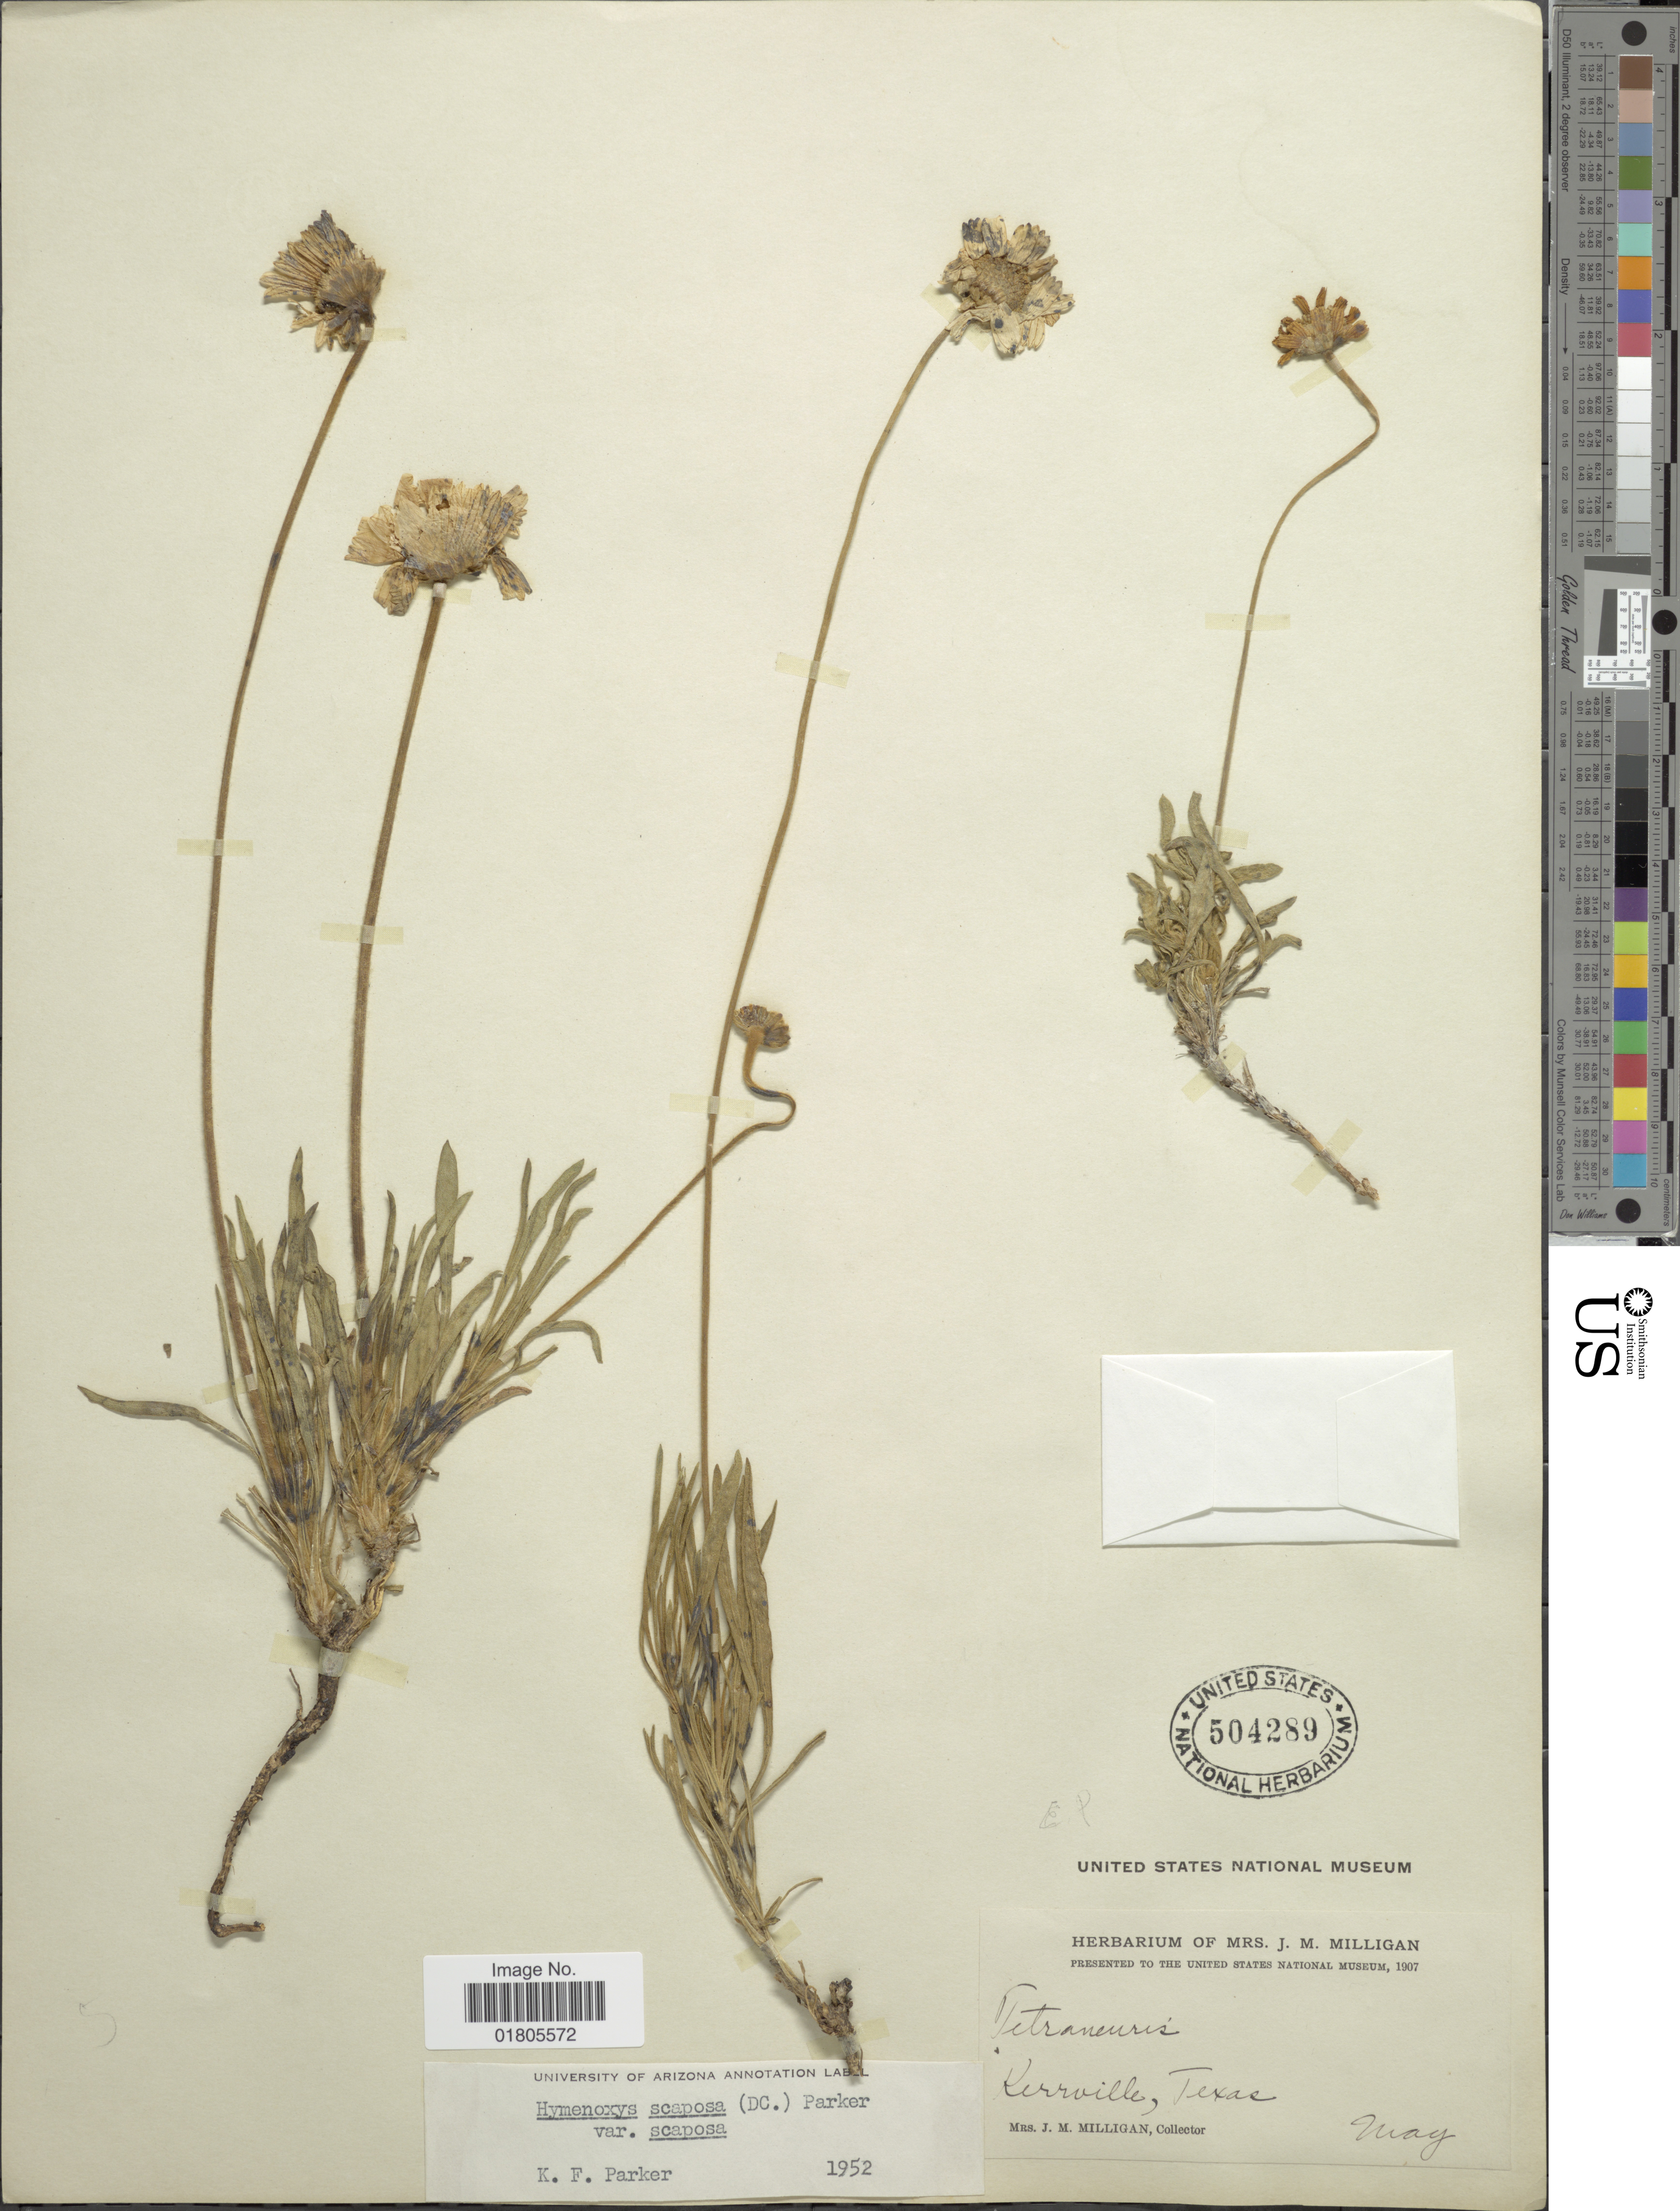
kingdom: Plantae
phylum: Tracheophyta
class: Magnoliopsida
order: Asterales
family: Asteraceae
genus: Actinea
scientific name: Actinea scaposa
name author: (DC.) Kuntze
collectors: J. M. Milligan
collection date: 1907-05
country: United States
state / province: Texas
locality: Kerrville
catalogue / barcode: US 504289